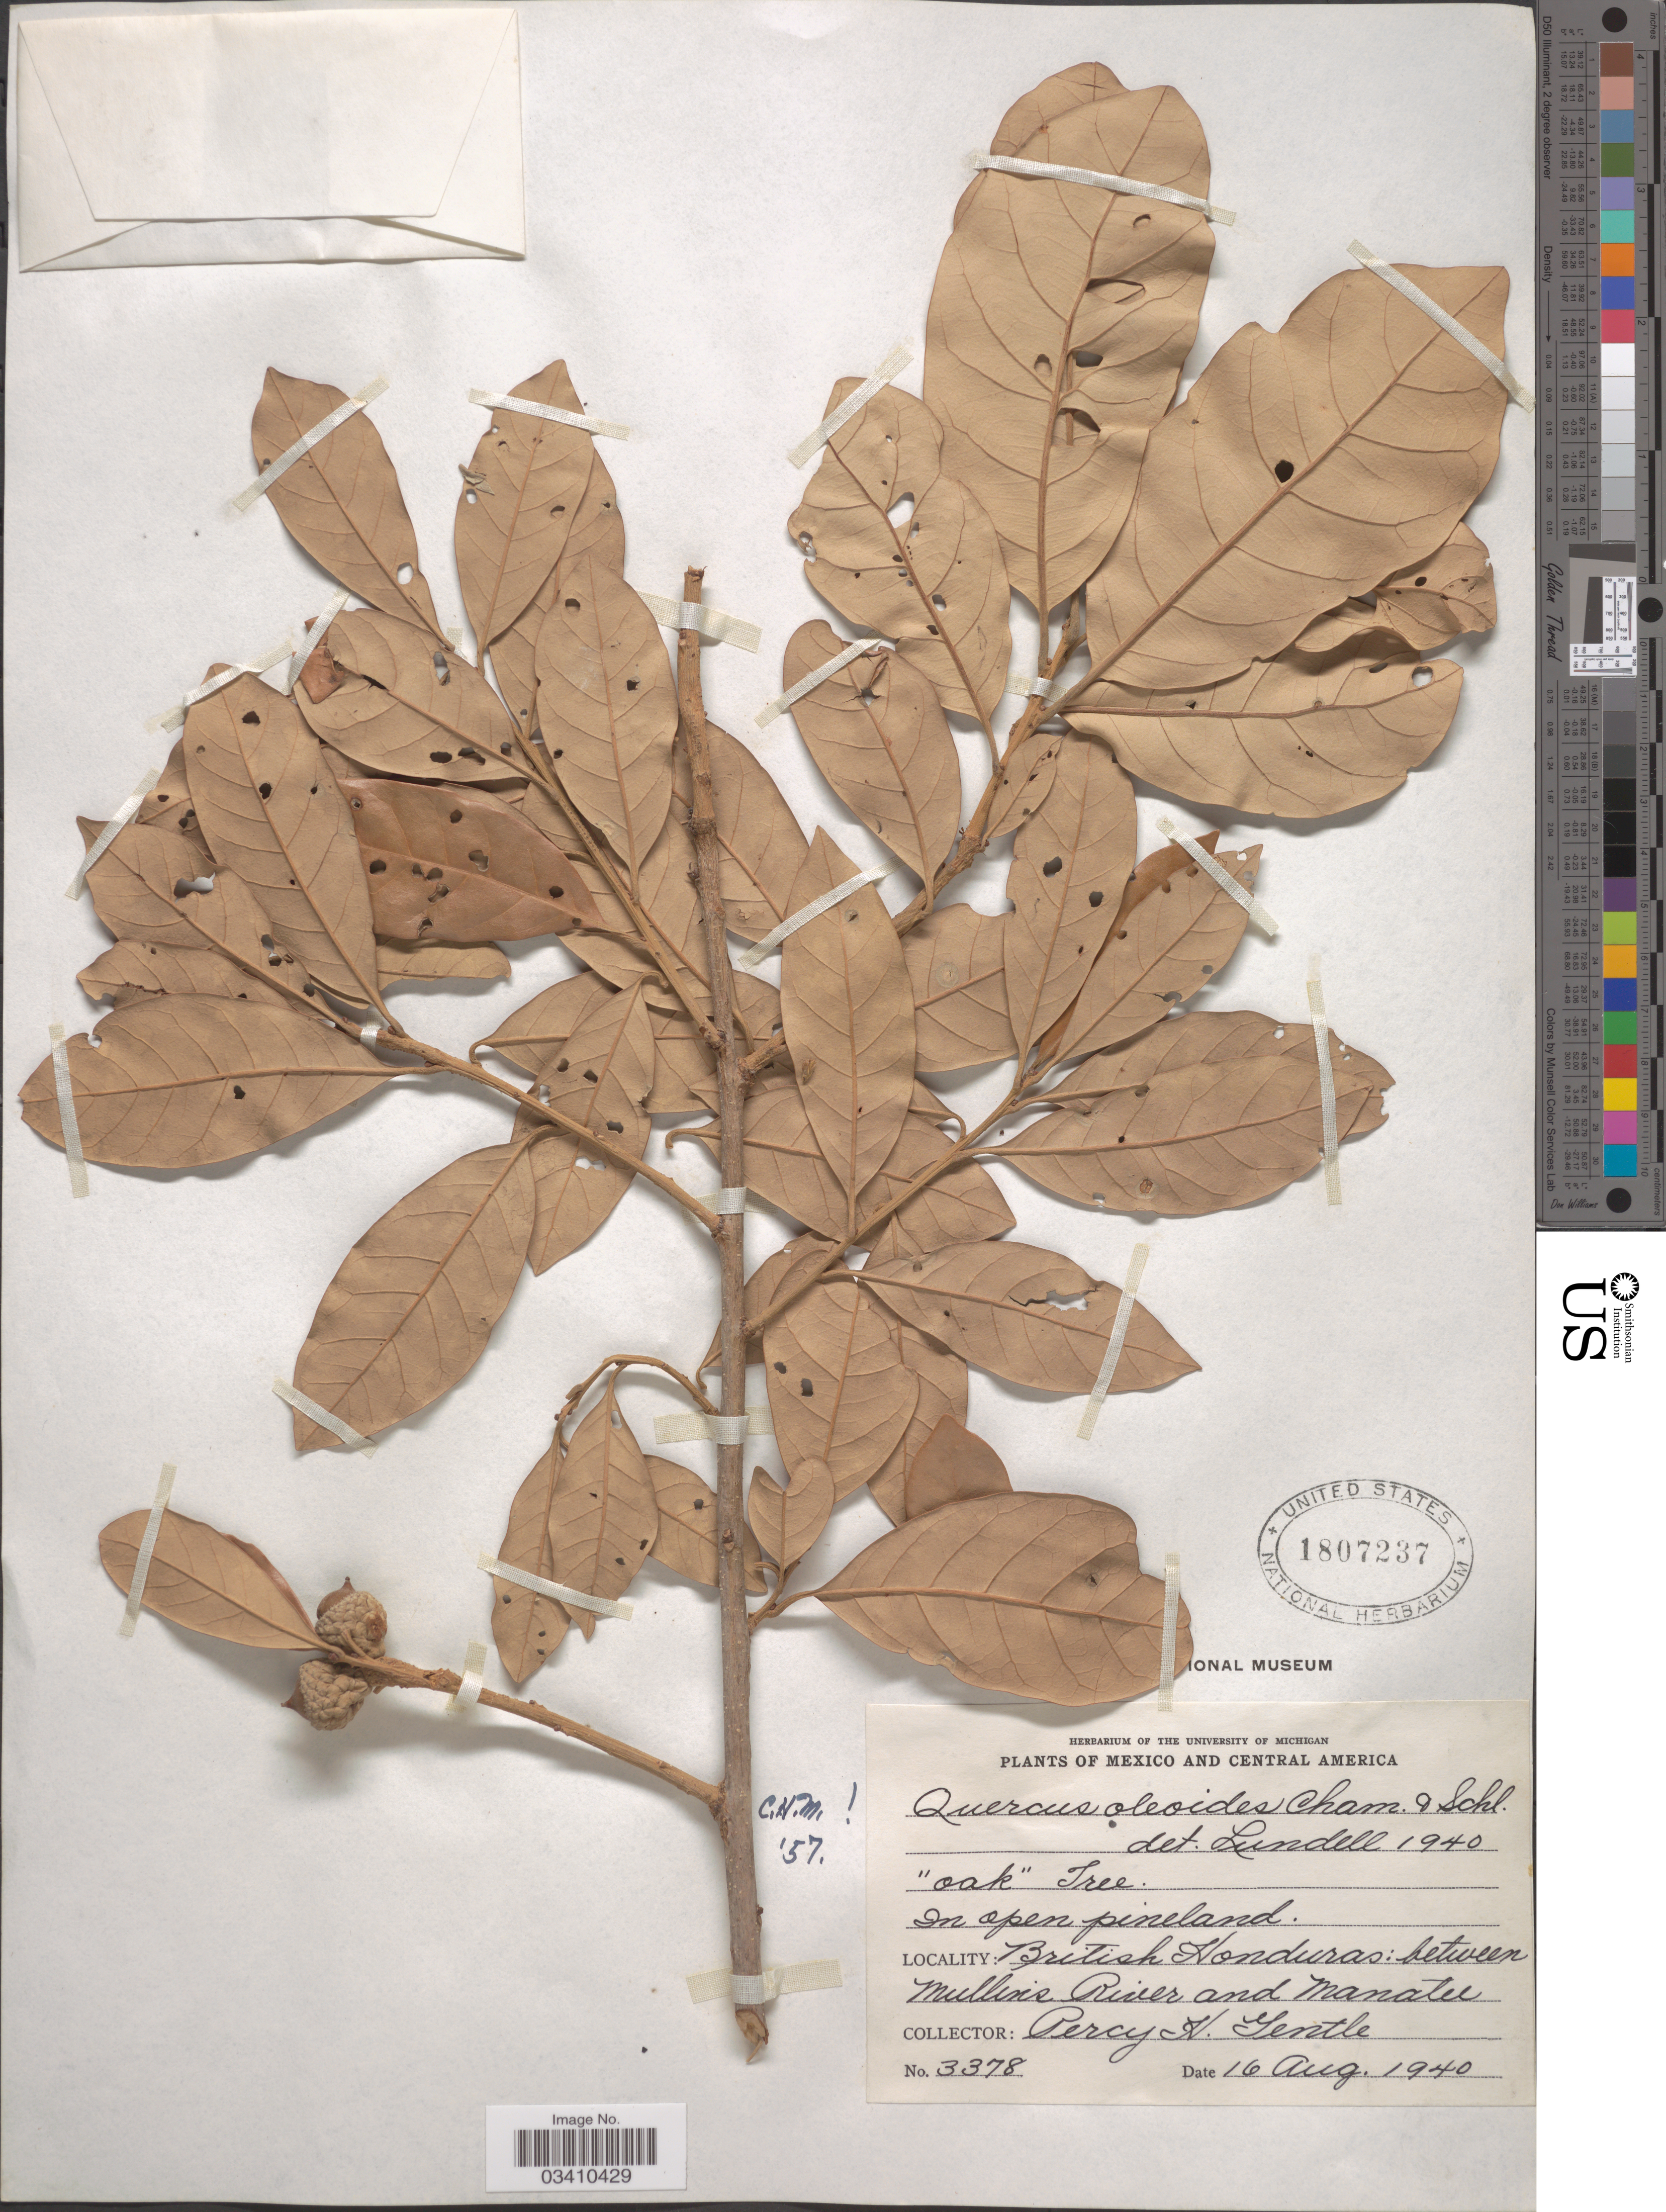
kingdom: Plantae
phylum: Tracheophyta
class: Magnoliopsida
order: Fagales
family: Fagaceae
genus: Quercus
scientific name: Quercus oleoides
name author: Schltdl. & Cham.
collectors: P. H. Gentle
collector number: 3378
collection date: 1940-08-16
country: Belize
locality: In open pineland. British Honduras: between Mullins River and Manatee.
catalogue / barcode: US 1807237